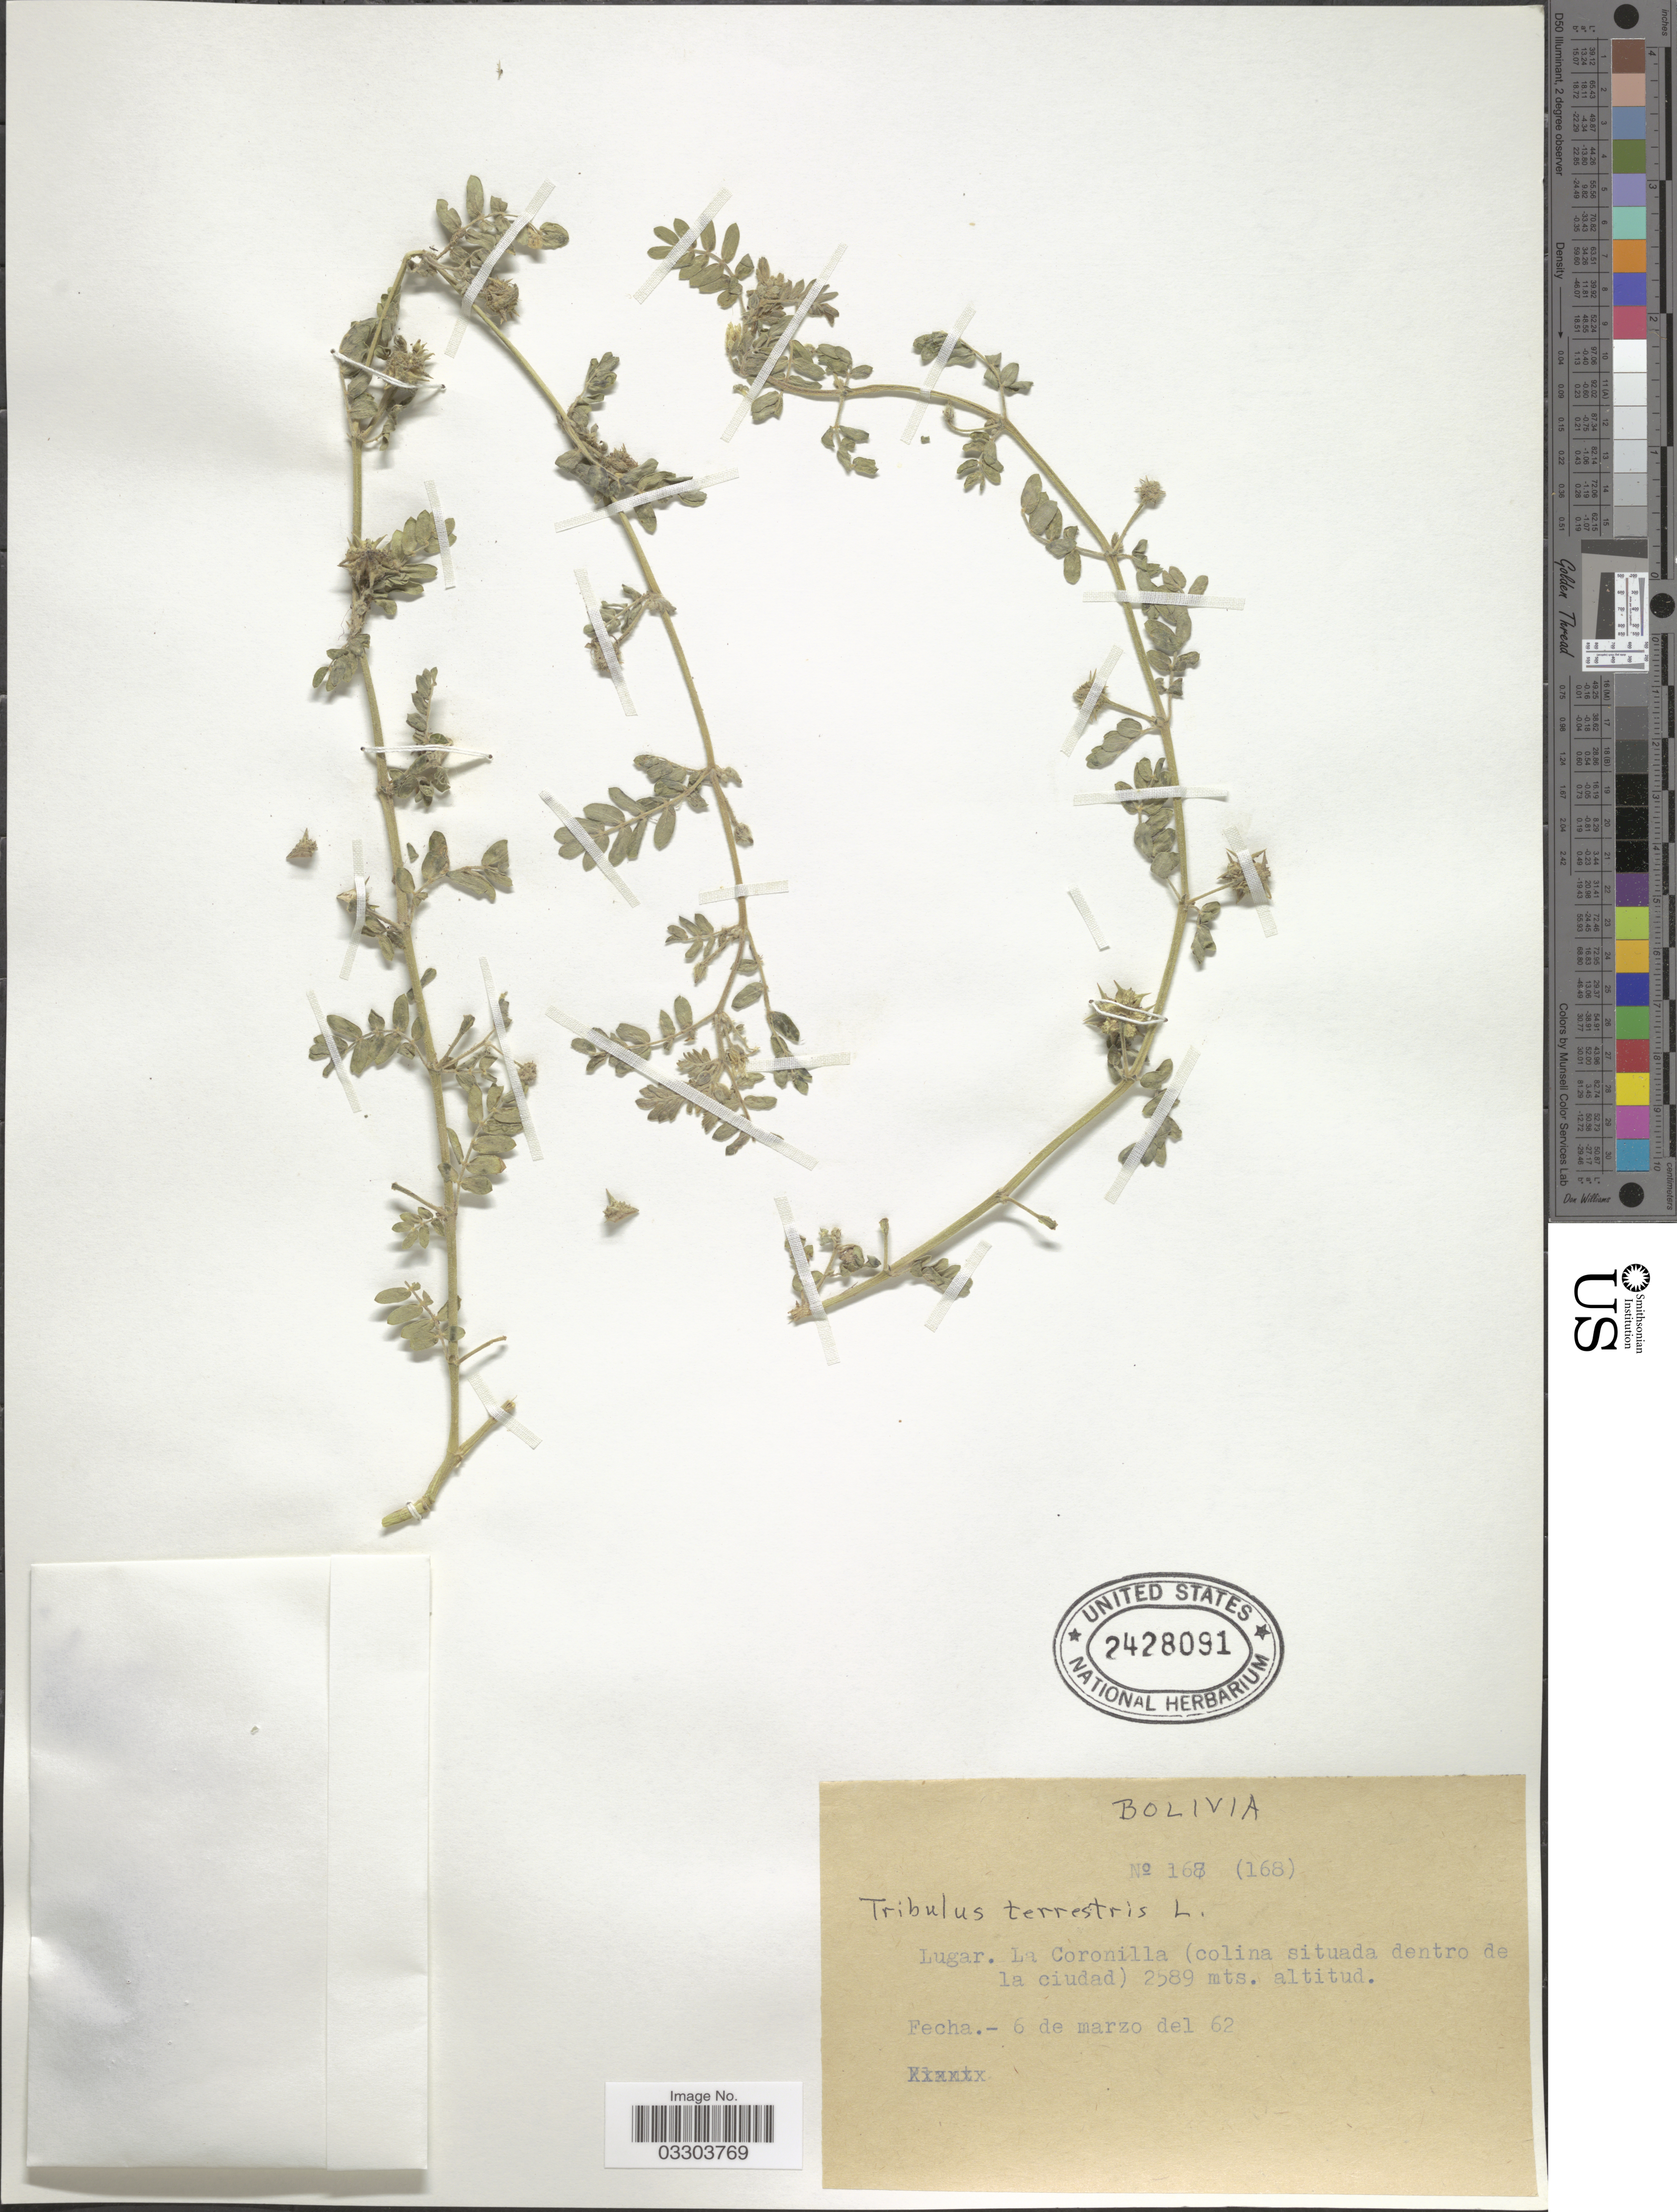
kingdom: Plantae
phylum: Tracheophyta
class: Magnoliopsida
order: Zygophyllales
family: Zygophyllaceae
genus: Tribulus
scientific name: Tribulus terrestris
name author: L.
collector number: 167 (168)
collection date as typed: Transcribed d/m/y: 6/3/62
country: Bolivia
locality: La Coronilla (colina situada dentro de la ciudad).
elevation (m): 2589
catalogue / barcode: US 2428091